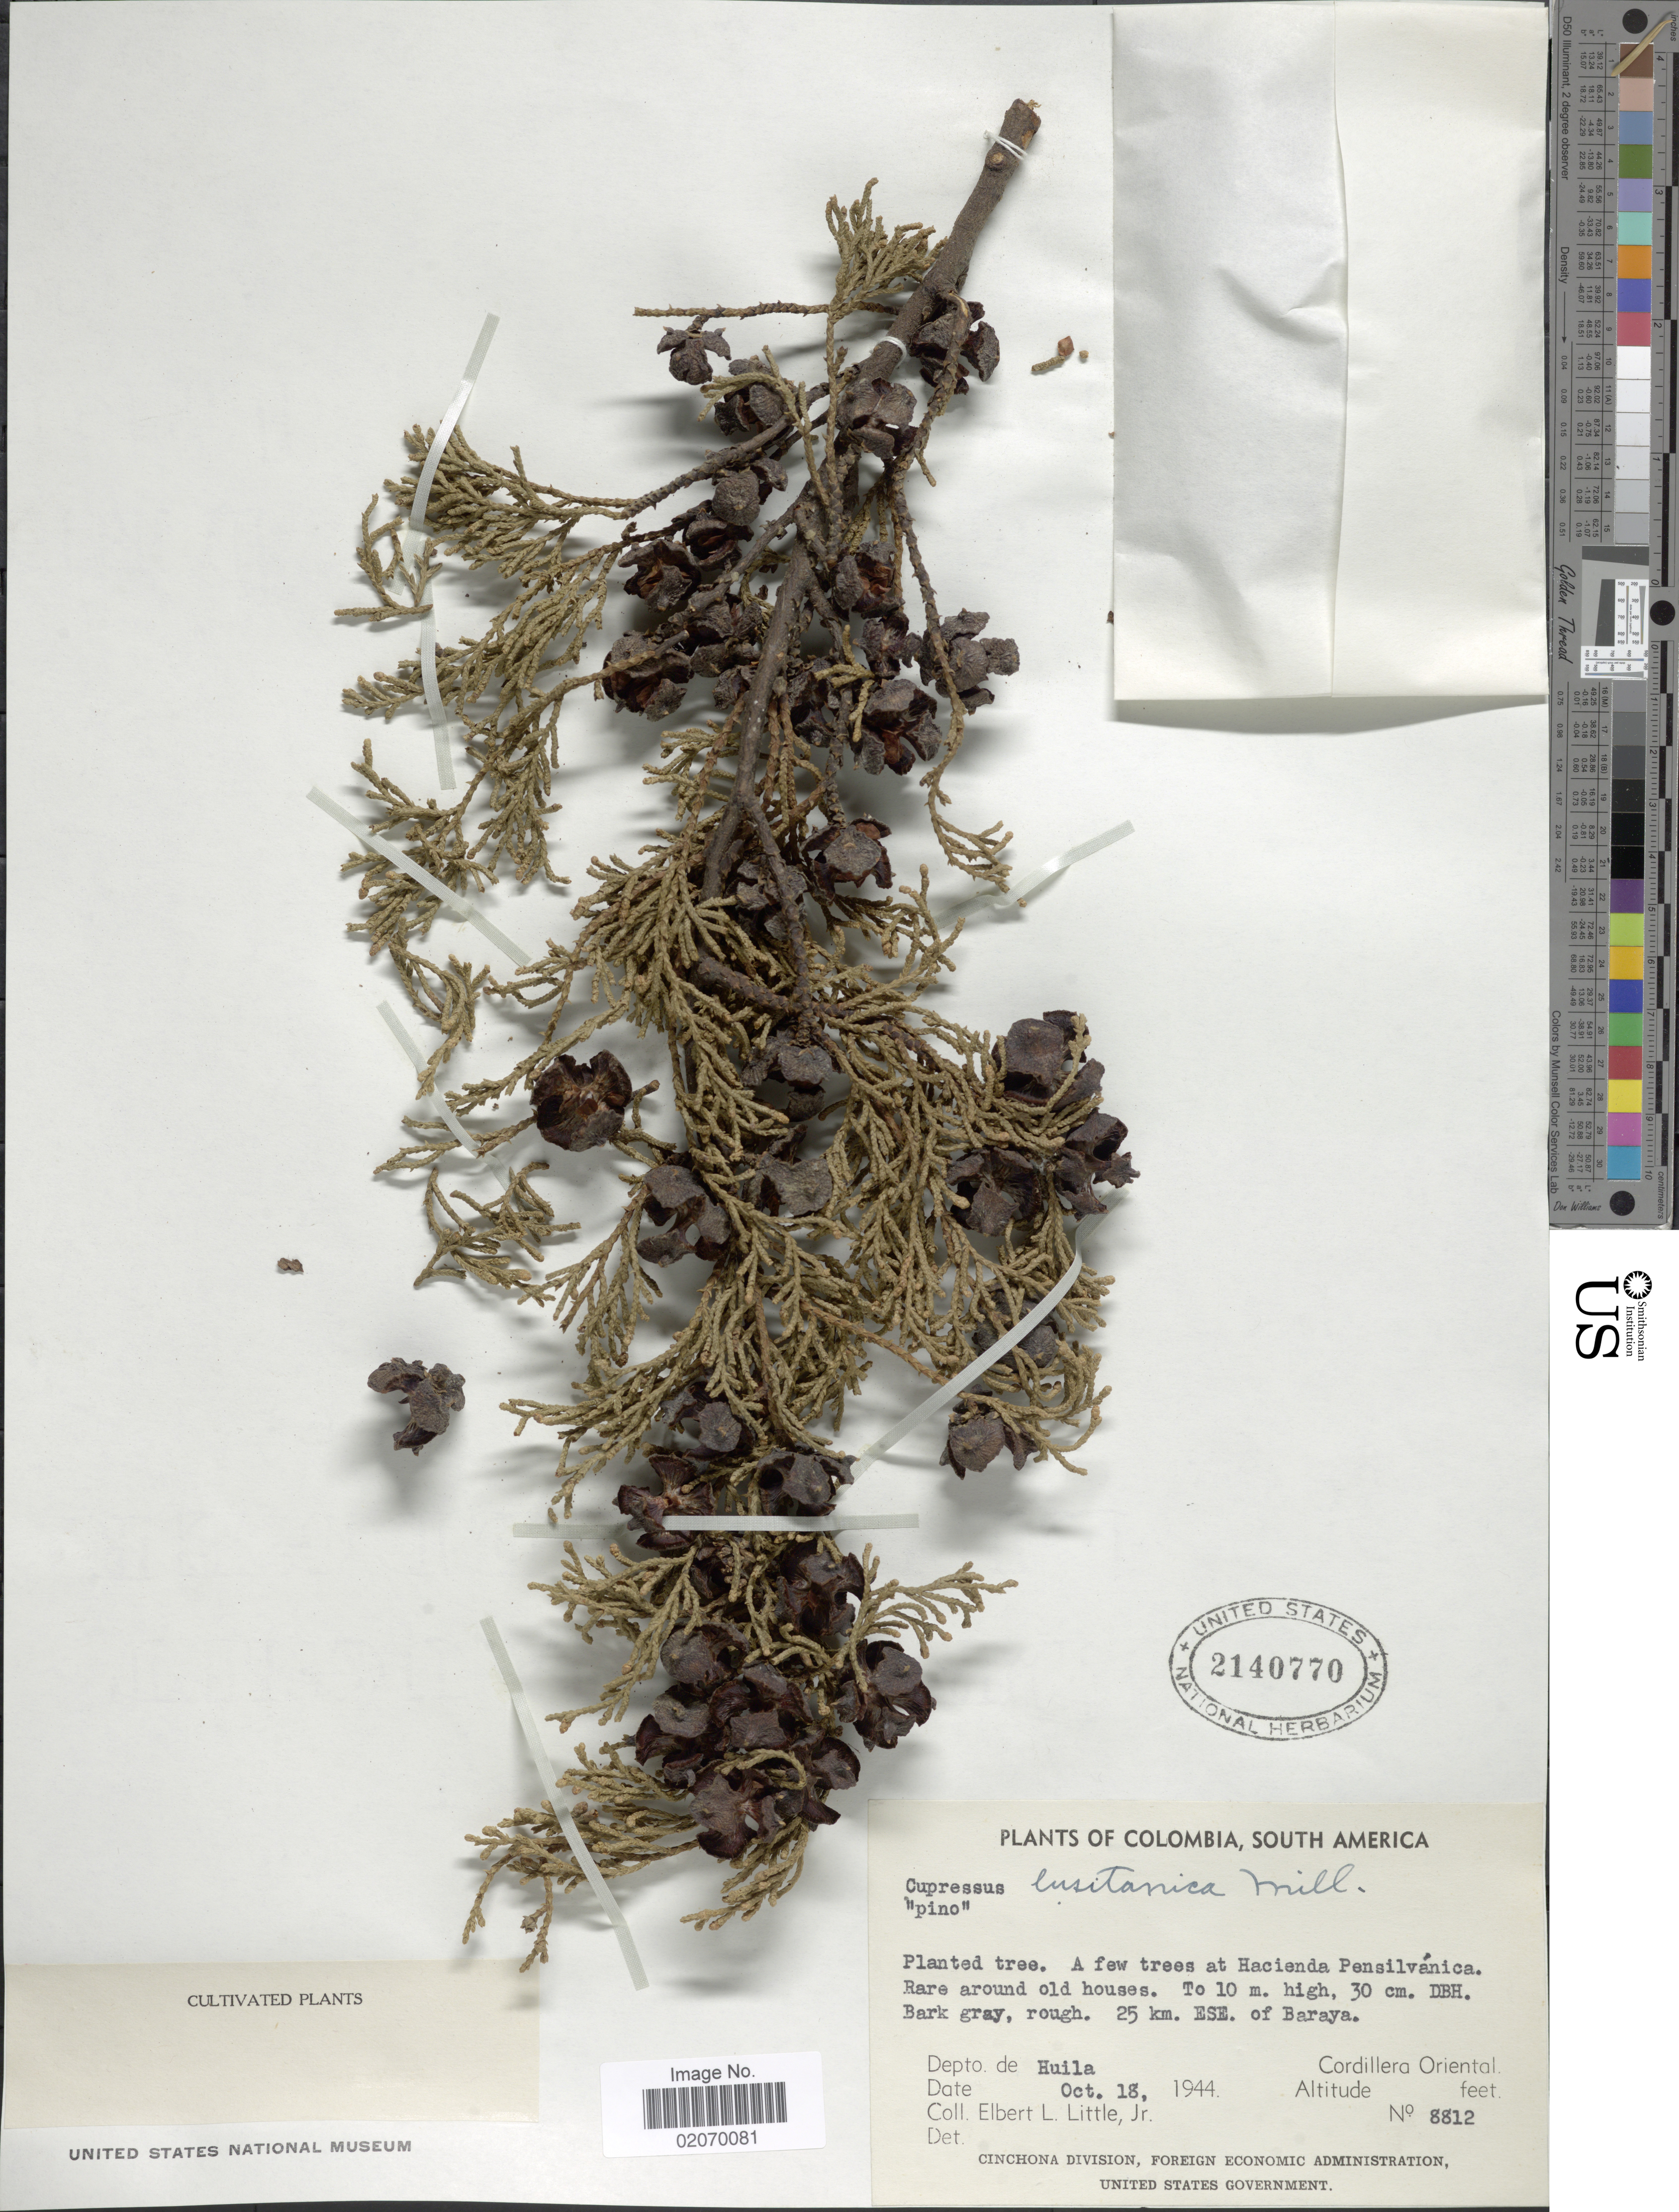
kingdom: Plantae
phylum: Tracheophyta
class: Pinopsida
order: Pinales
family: Cupressaceae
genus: Hesperocyparis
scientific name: Hesperocyparis lusitanica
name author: (Miller) Bartel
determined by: (US) Smithsonian Institution - National Museum of Natural History - Department of Botany (UNITED STATES)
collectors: E. L. Little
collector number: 8812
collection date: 1944-10-18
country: Colombia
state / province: Huila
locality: A few trees at Hacienda Pensilvanica, 25 km. ESE of Baraya, Cordillera Oriental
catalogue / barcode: US 2140770